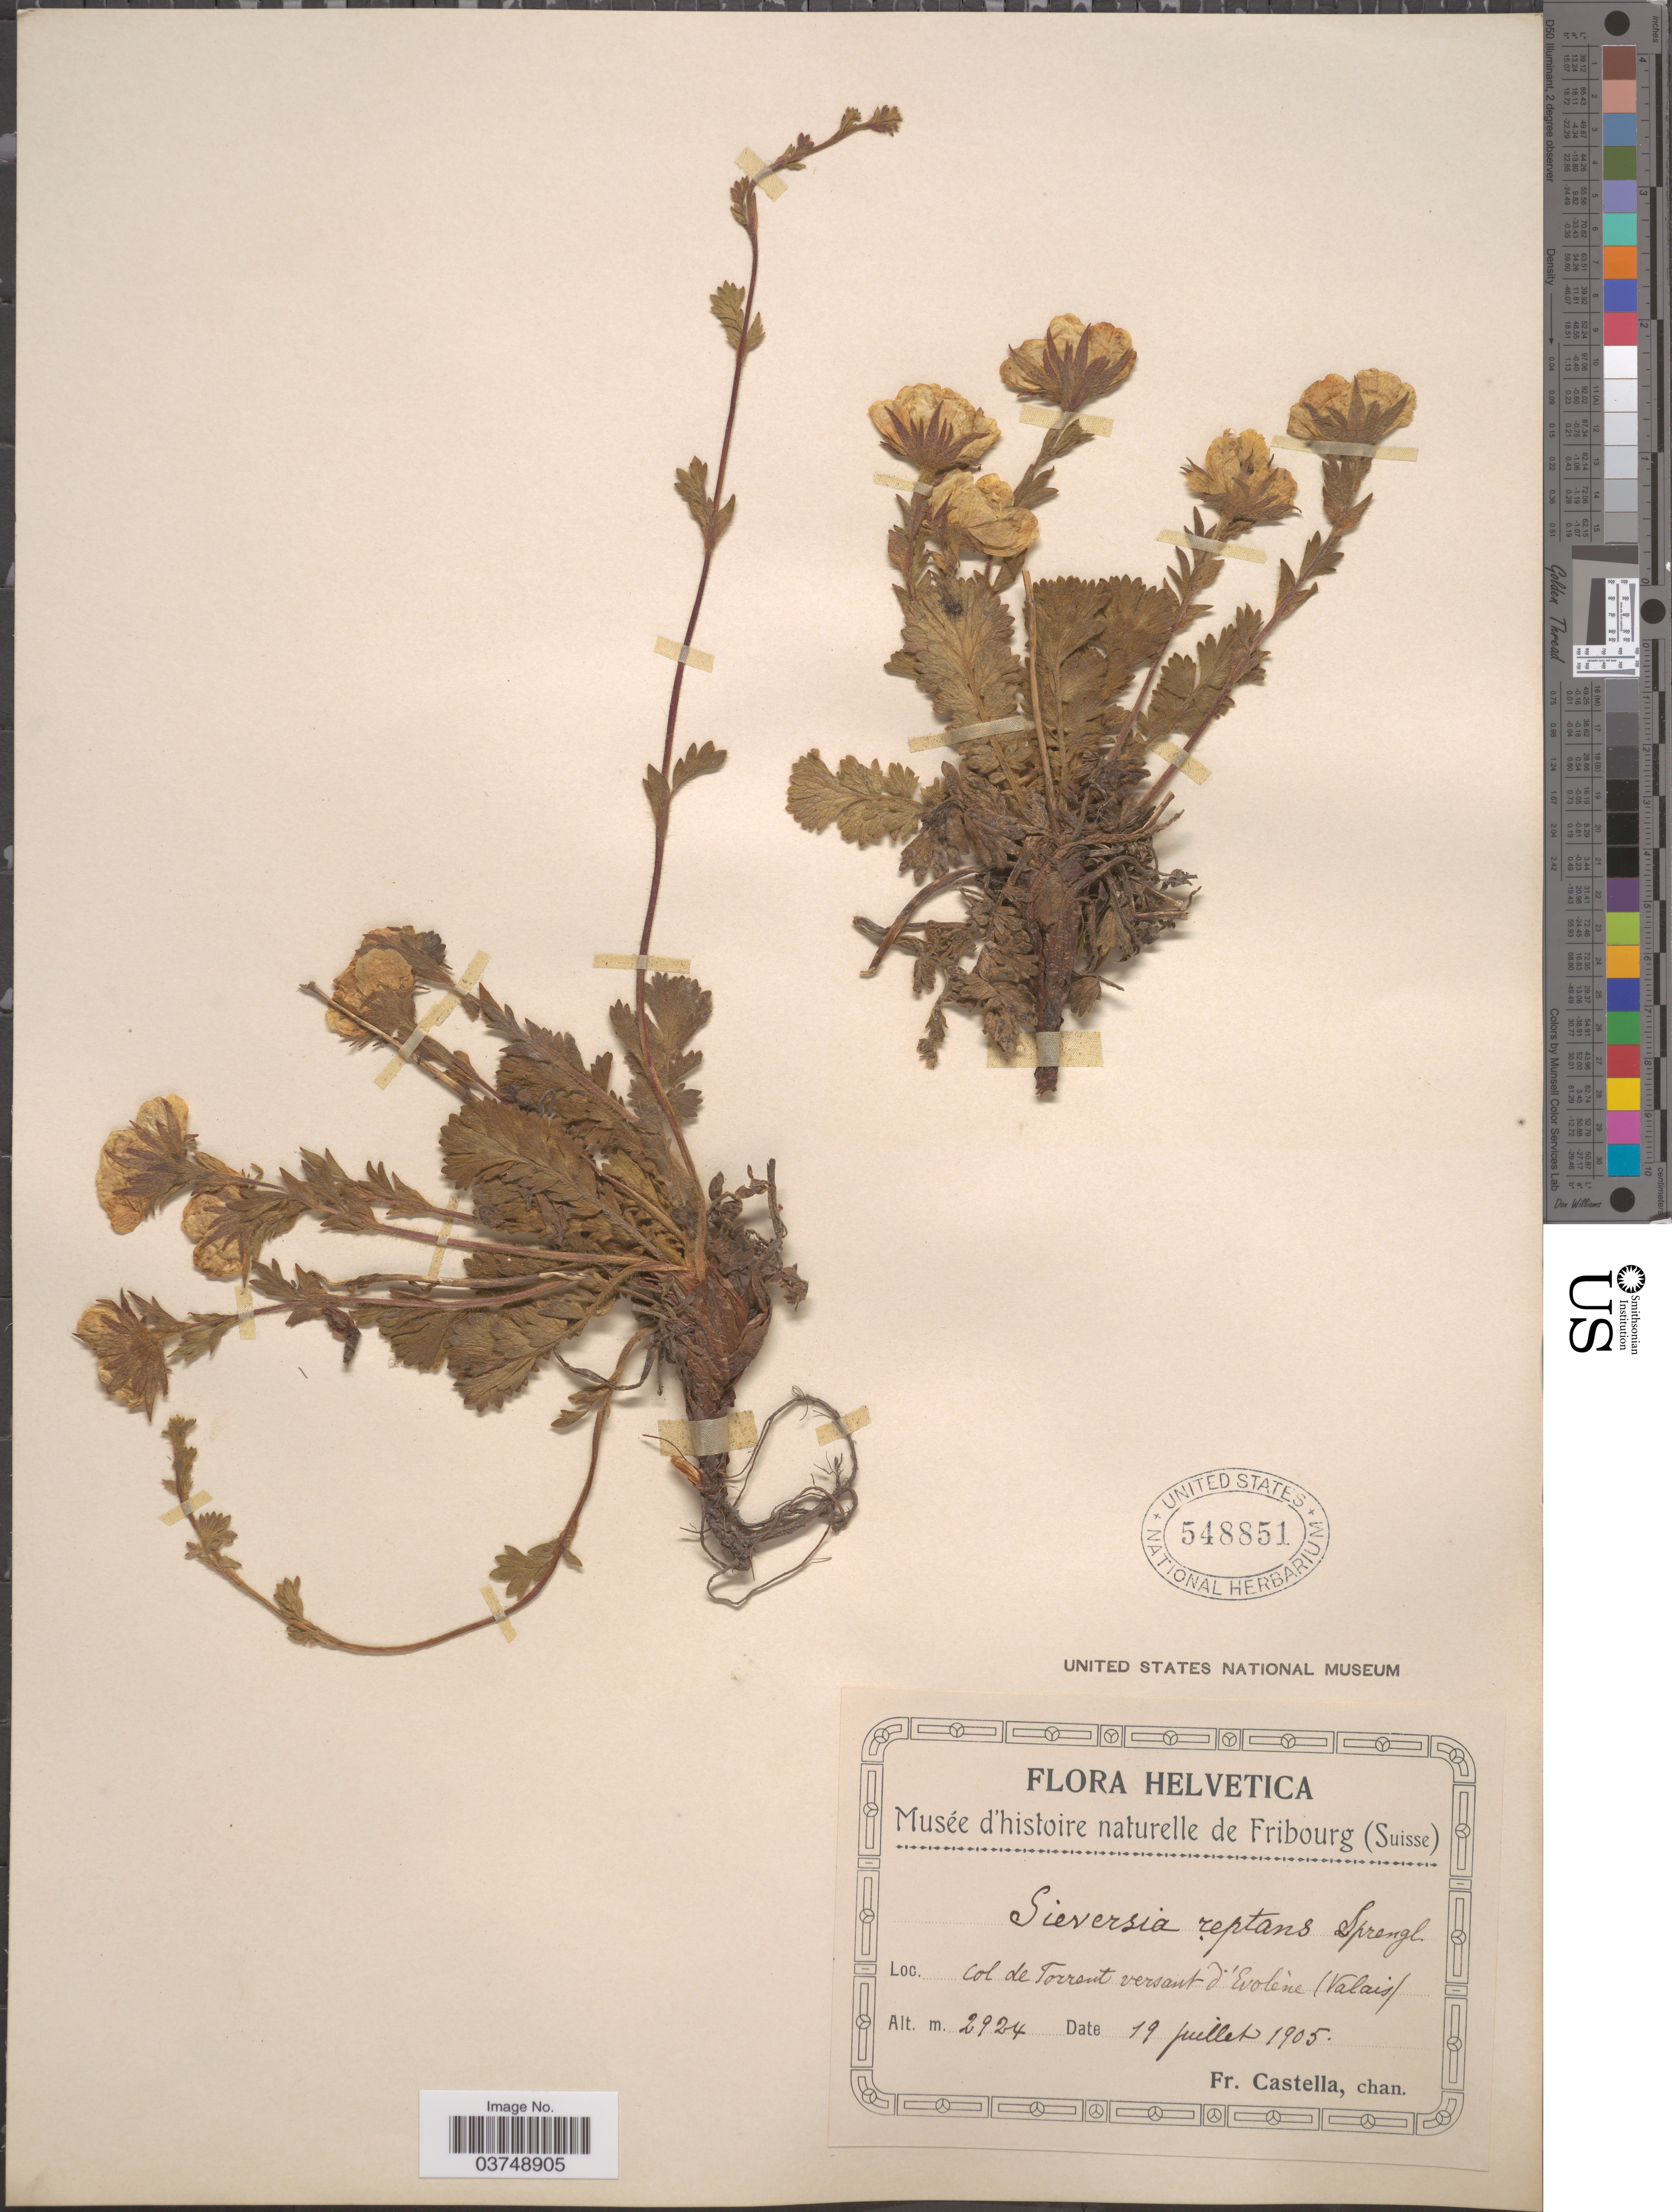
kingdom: Plantae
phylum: Tracheophyta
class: Magnoliopsida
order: Rosales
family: Rosaceae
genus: Geum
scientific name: Geum reptans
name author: L.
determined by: Strong, Mark T., (BOT), Smithsonian Institution - National Museum of Natural History (UNITED STATES)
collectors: Fr. Castella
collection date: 1905-07-19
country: Switzerland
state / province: Valais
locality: Helvetica. Col de Torrent versant d'Evolène.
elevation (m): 2924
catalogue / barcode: US 548851